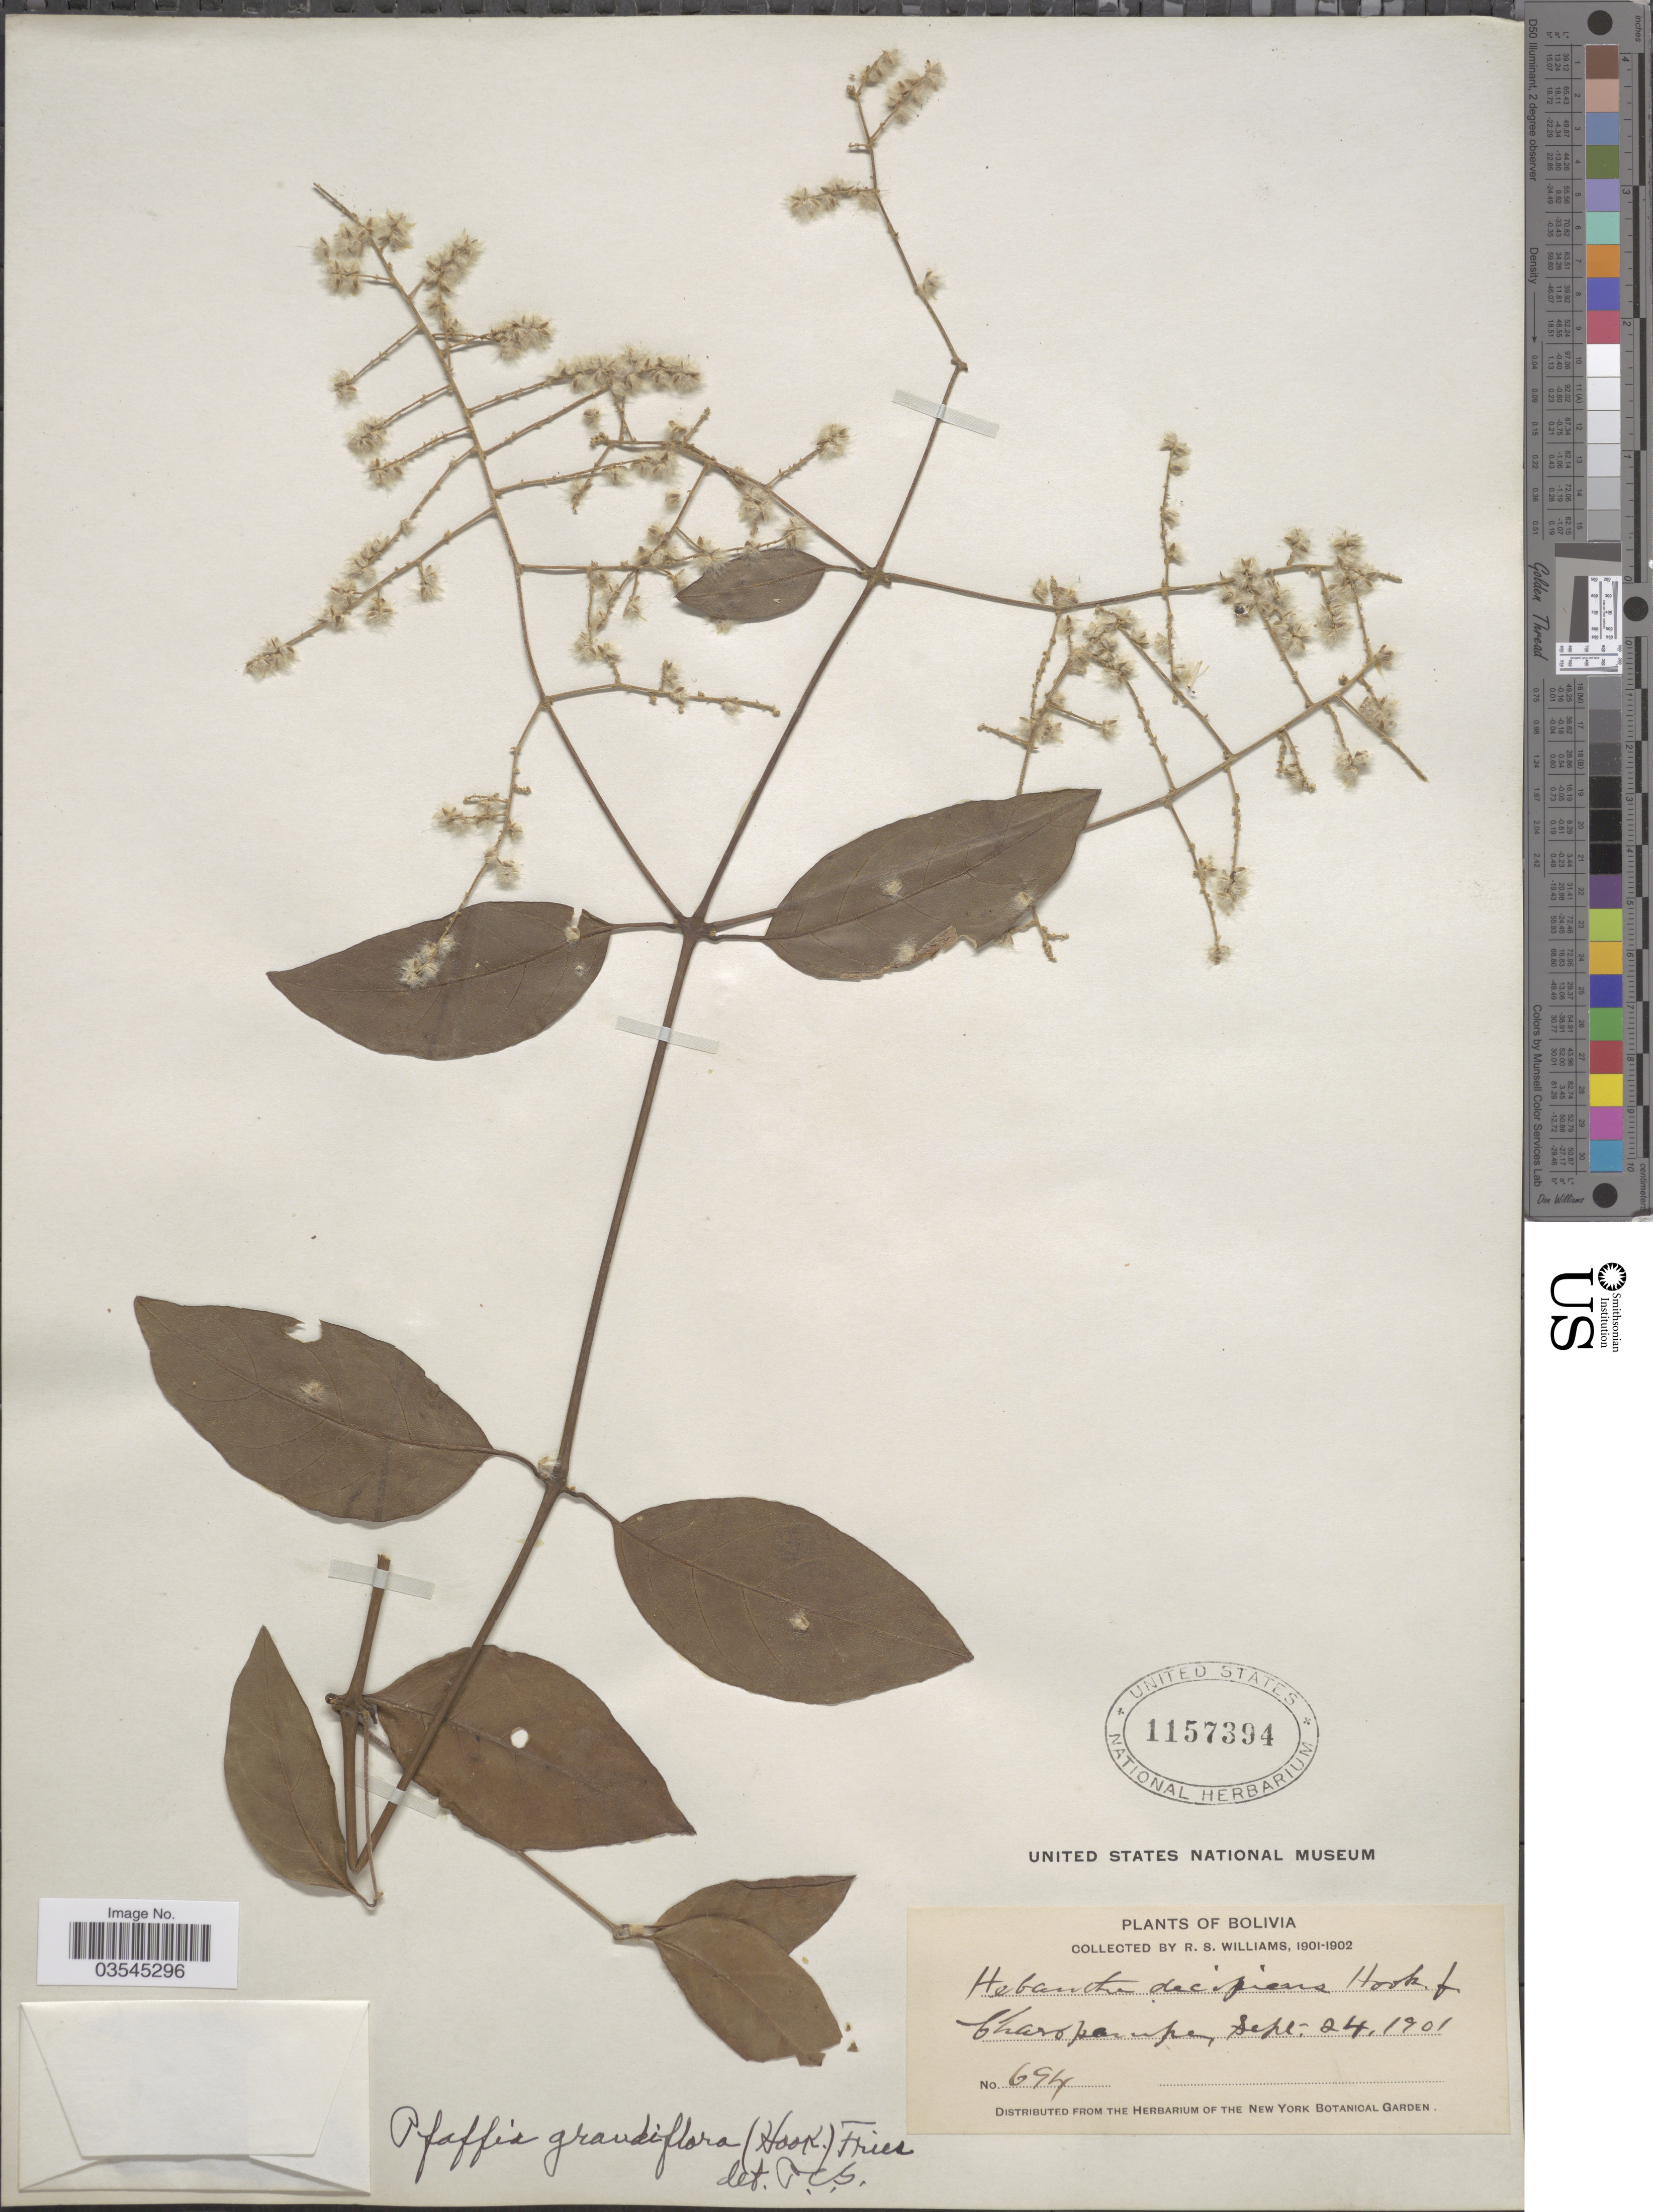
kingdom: Plantae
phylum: Tracheophyta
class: Magnoliopsida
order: Caryophyllales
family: Amaranthaceae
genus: Pfaffia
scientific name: Pfaffia grandiflora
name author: (Hook.) R.E. Fr.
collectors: R. S. Williams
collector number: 694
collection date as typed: Sep. 24, 1901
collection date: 1901-09-24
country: Bolivia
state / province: La Páz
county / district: Larecaja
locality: Charopampa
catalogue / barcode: US 1157394